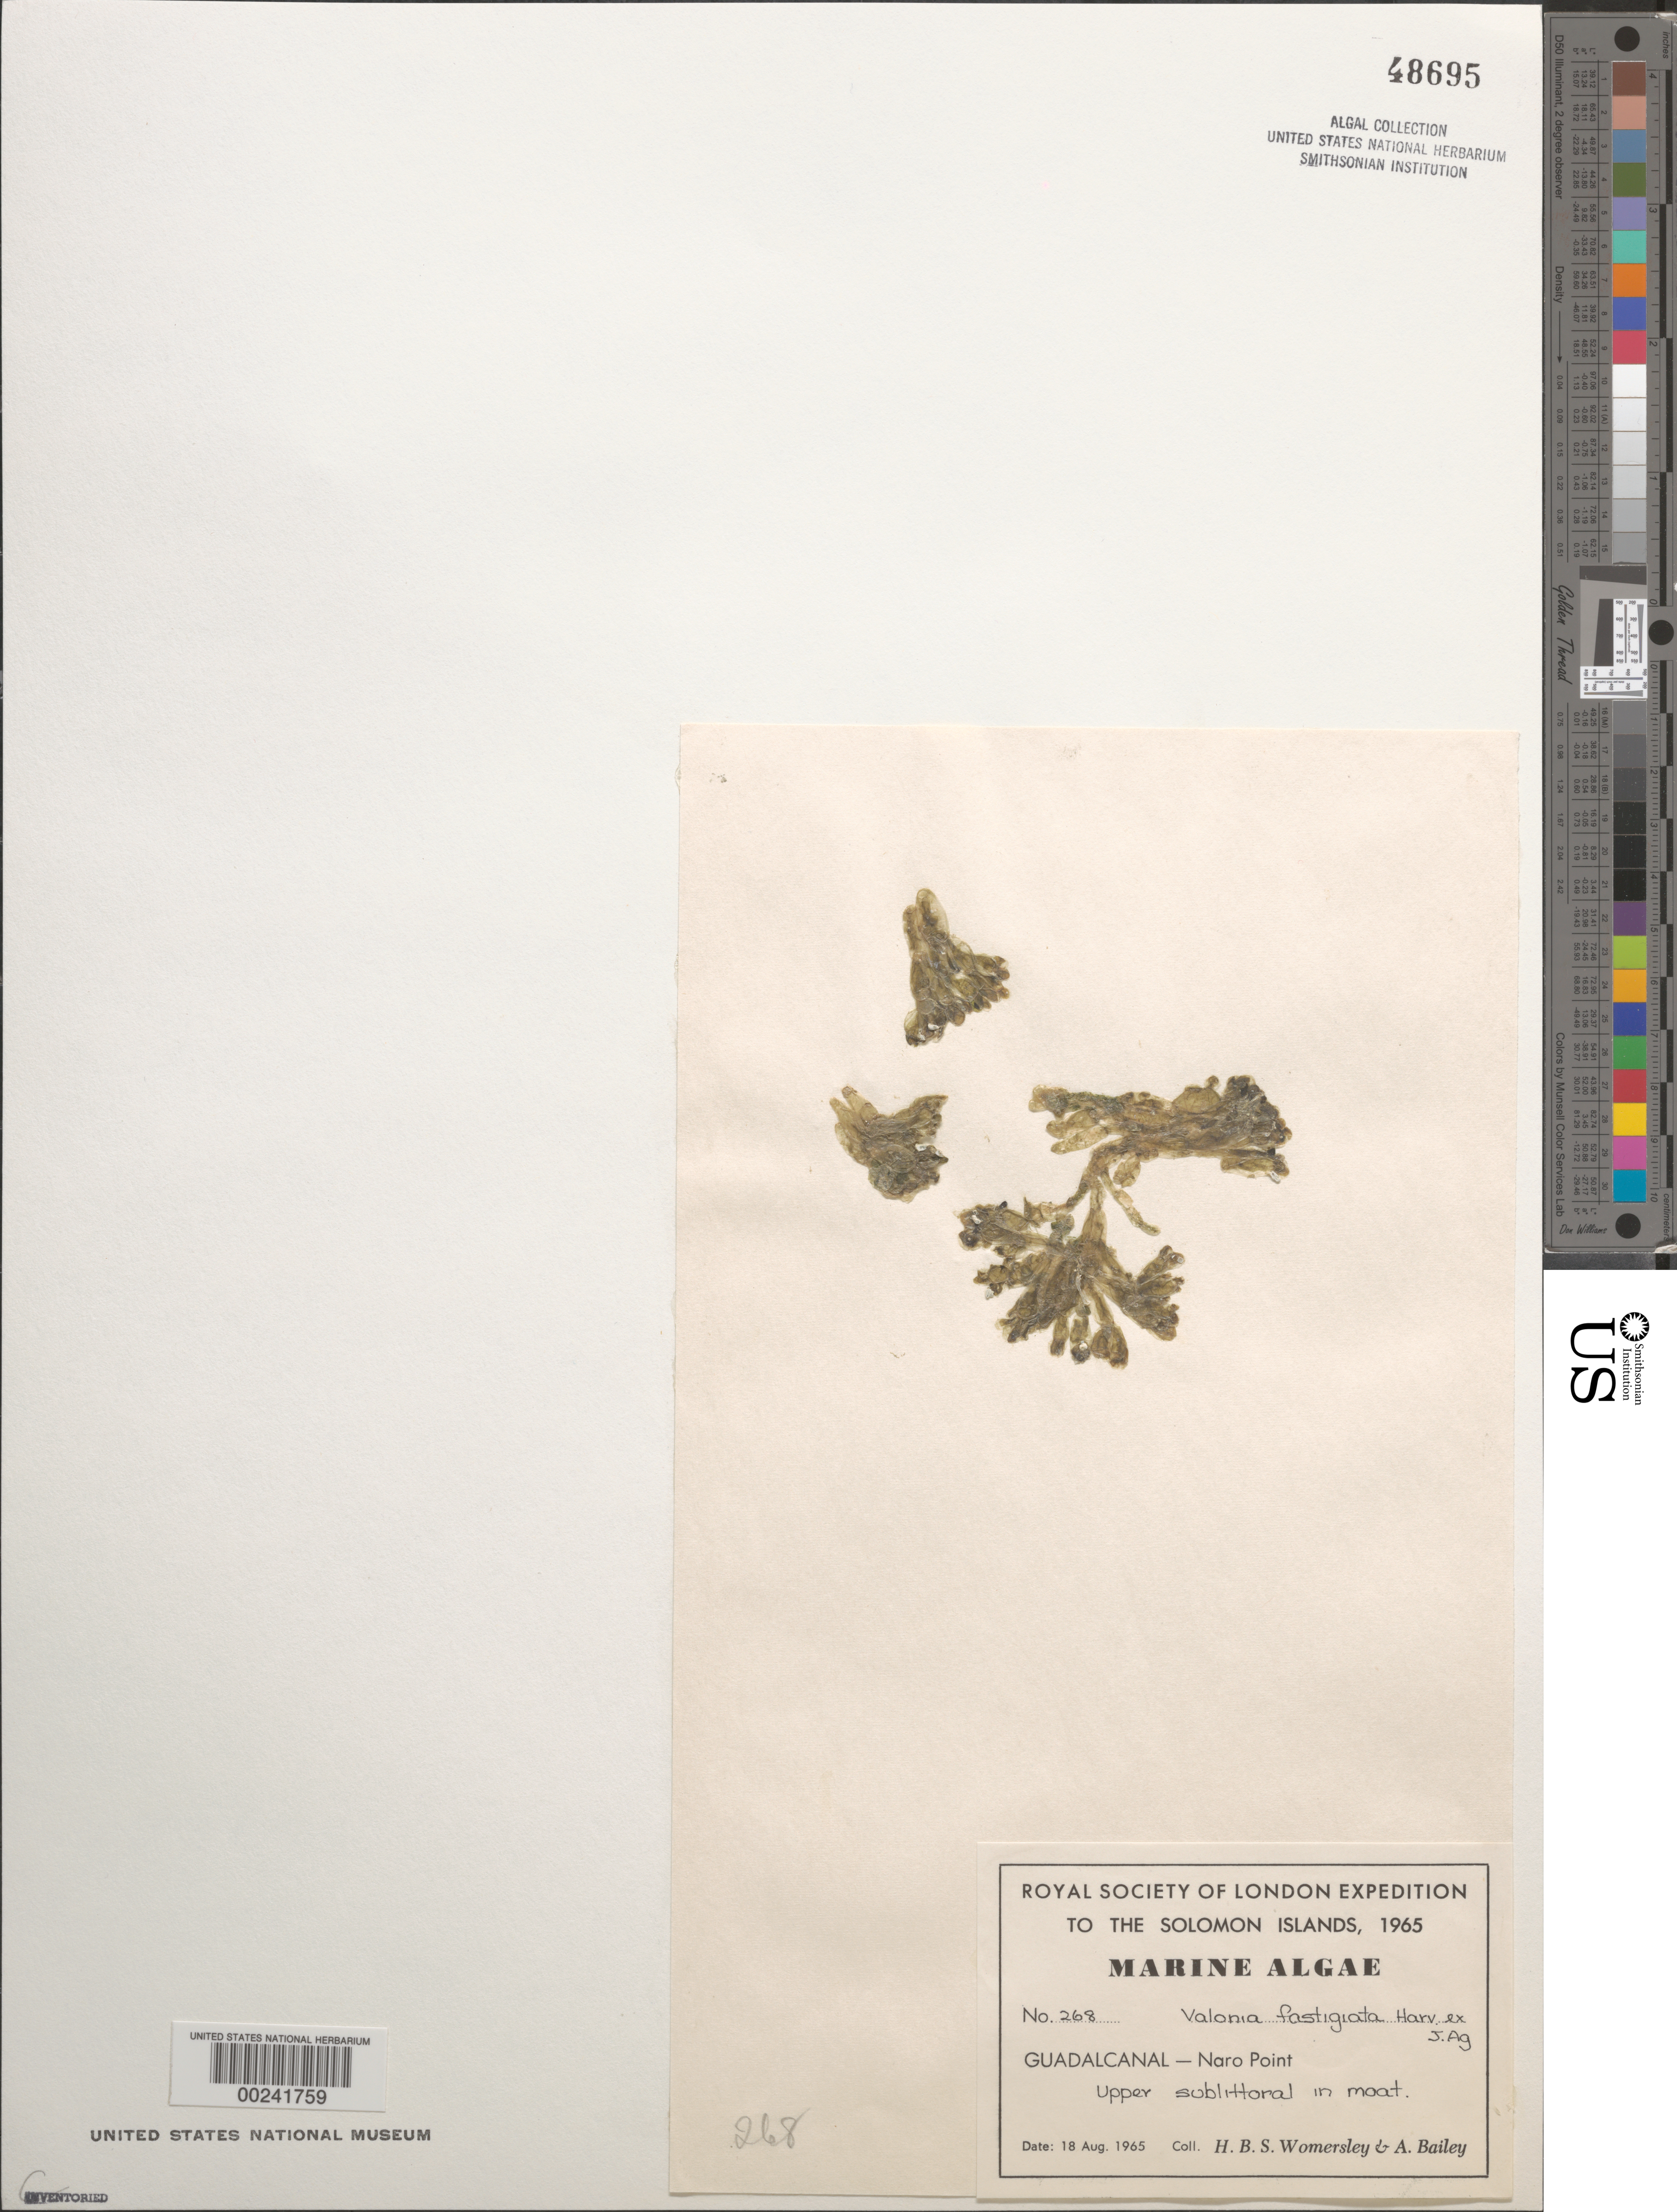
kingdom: Plantae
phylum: Chlorophyta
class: Ulvophyceae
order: Siphonocladales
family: Valoniaceae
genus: Valonia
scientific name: Valonia fastigiata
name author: Harv. ex J. Agardh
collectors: H. B. S. Womersley & A. Bailey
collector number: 268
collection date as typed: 18 Aug 1965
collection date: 1965-08-18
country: Solomon Islands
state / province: Guadalcanal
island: Guadalcanal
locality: Naro Point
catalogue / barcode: US 48695